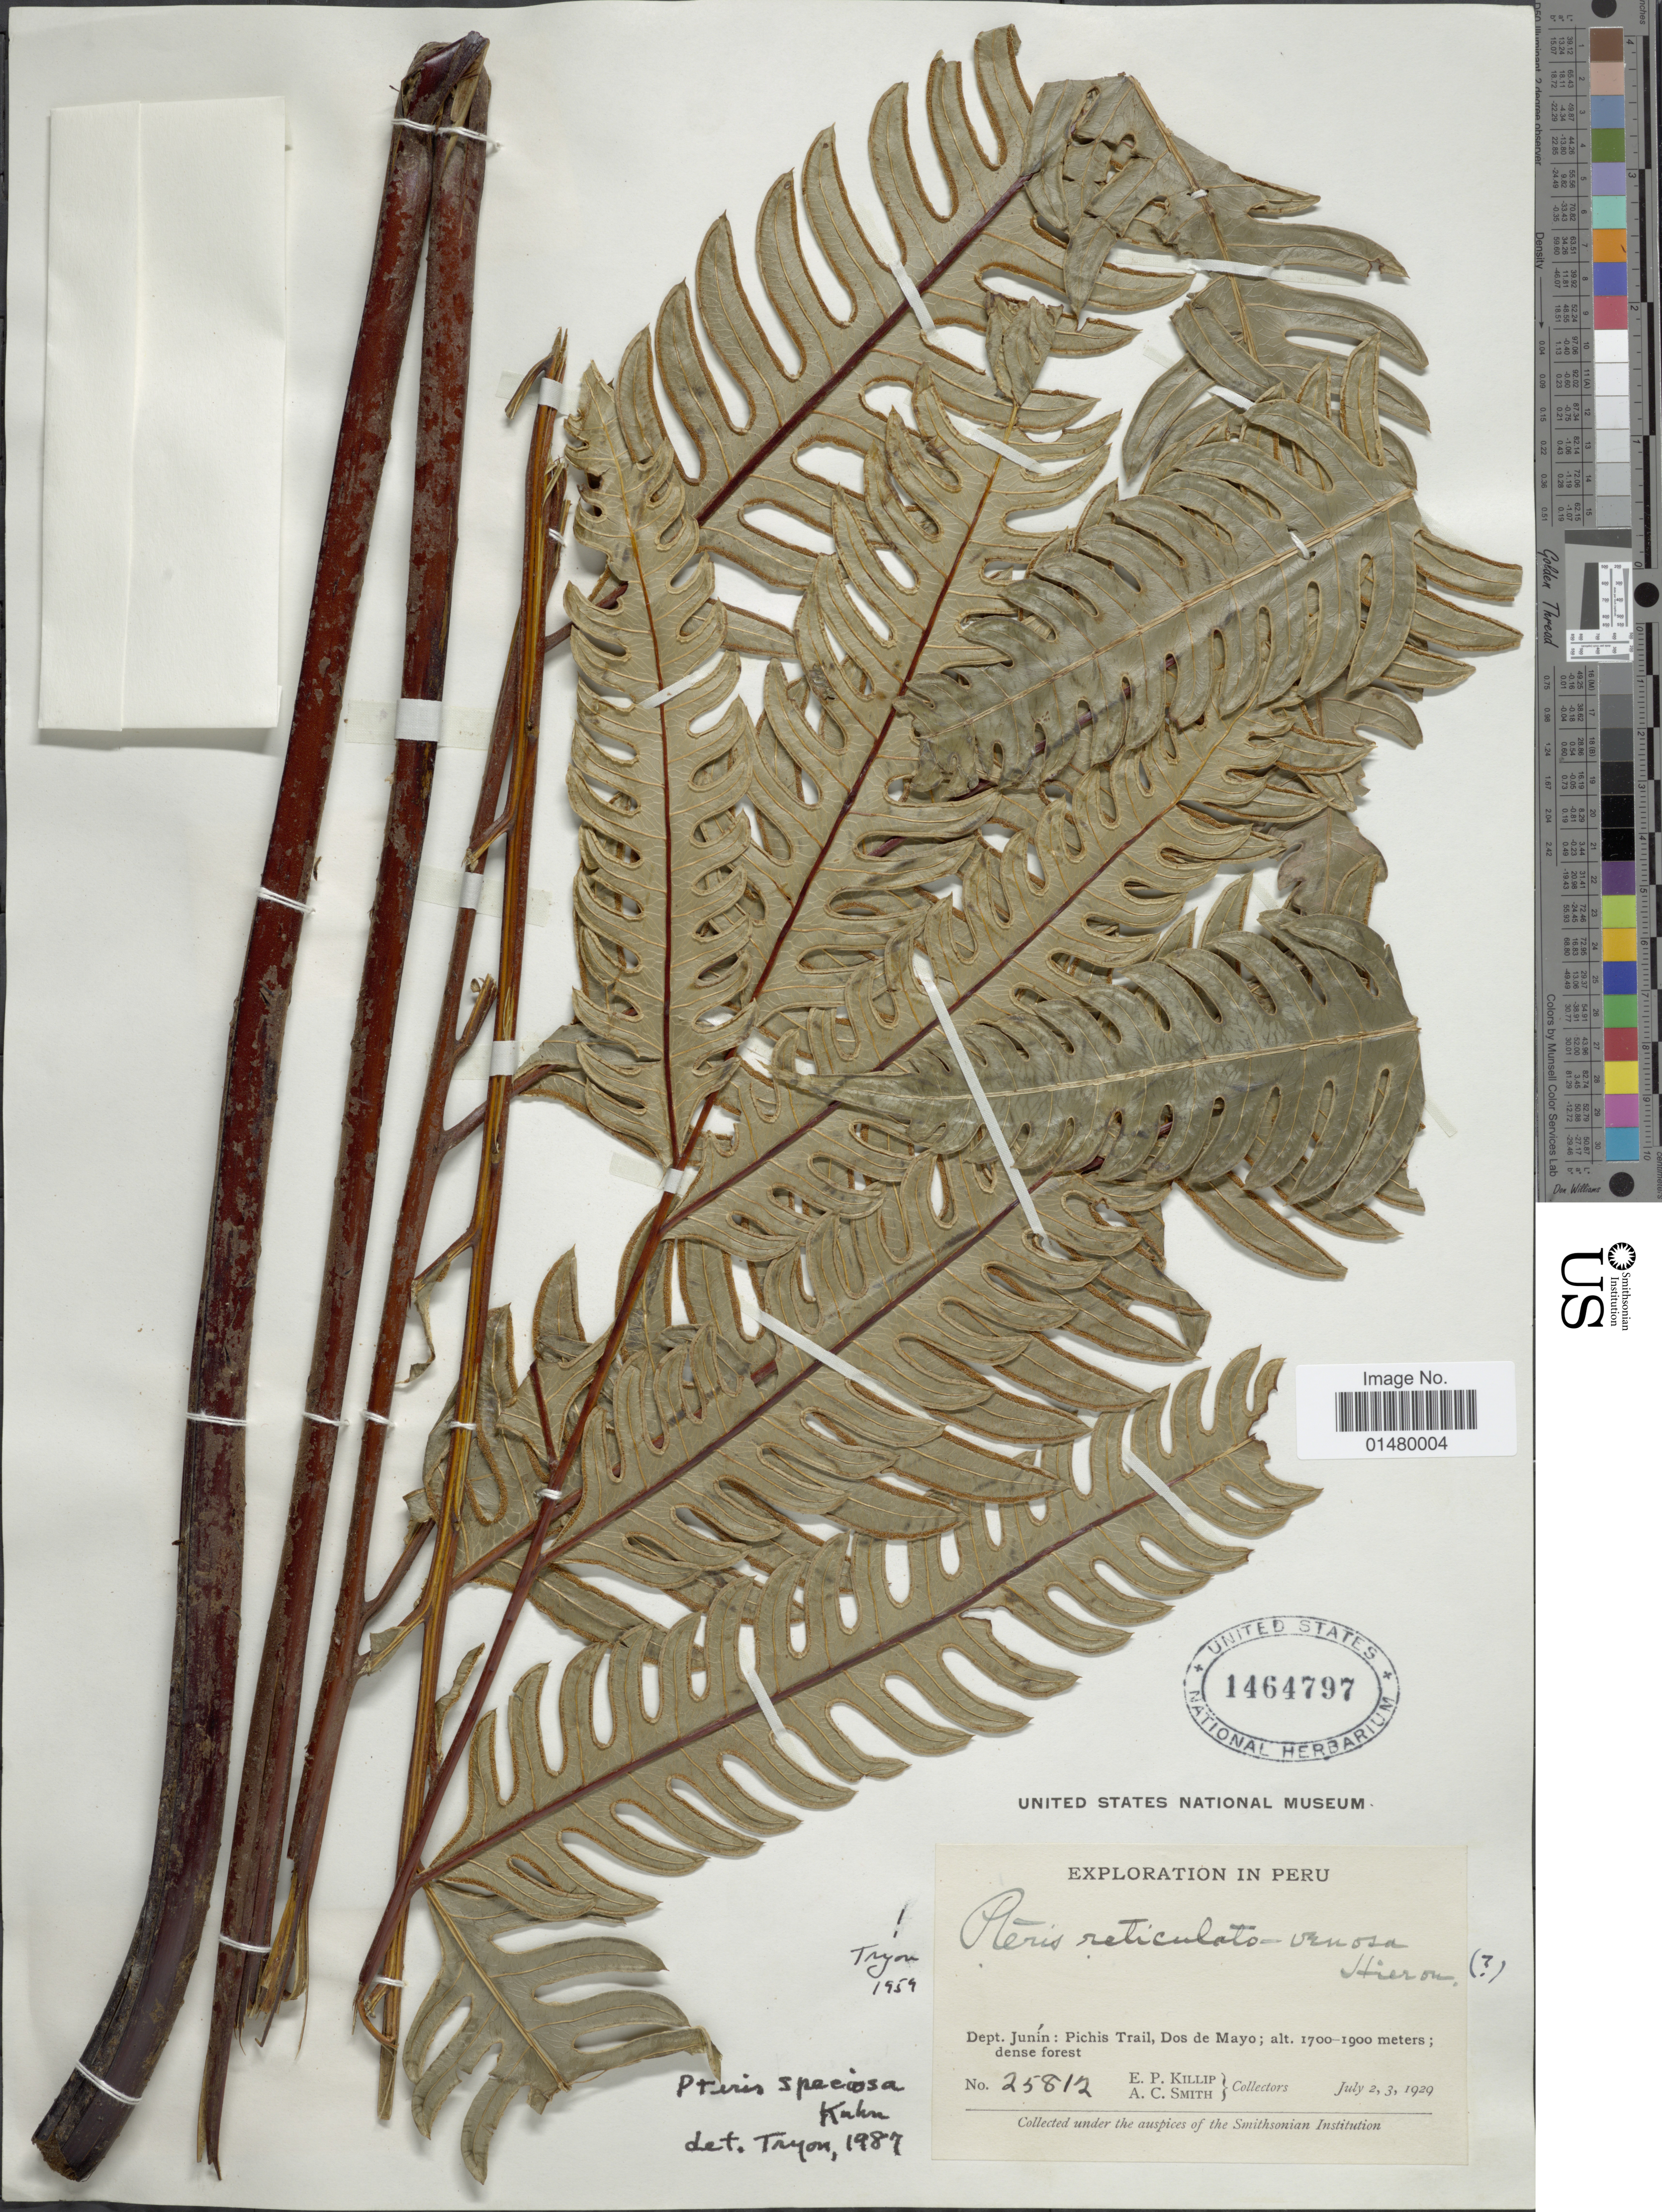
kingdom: Plantae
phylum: Tracheophyta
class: Polypodiopsida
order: Polypodiales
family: Pteridaceae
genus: Pteris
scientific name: Pteris speciosa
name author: Mett. ex Kuhn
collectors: E. P. Killip & A. C. Smith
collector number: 25812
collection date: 1929-07-02/1929-07-03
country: Peru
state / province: Junín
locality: Dept. Junin: Pichis Trail, Dos de Mayo.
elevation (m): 1700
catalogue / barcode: US 1464797